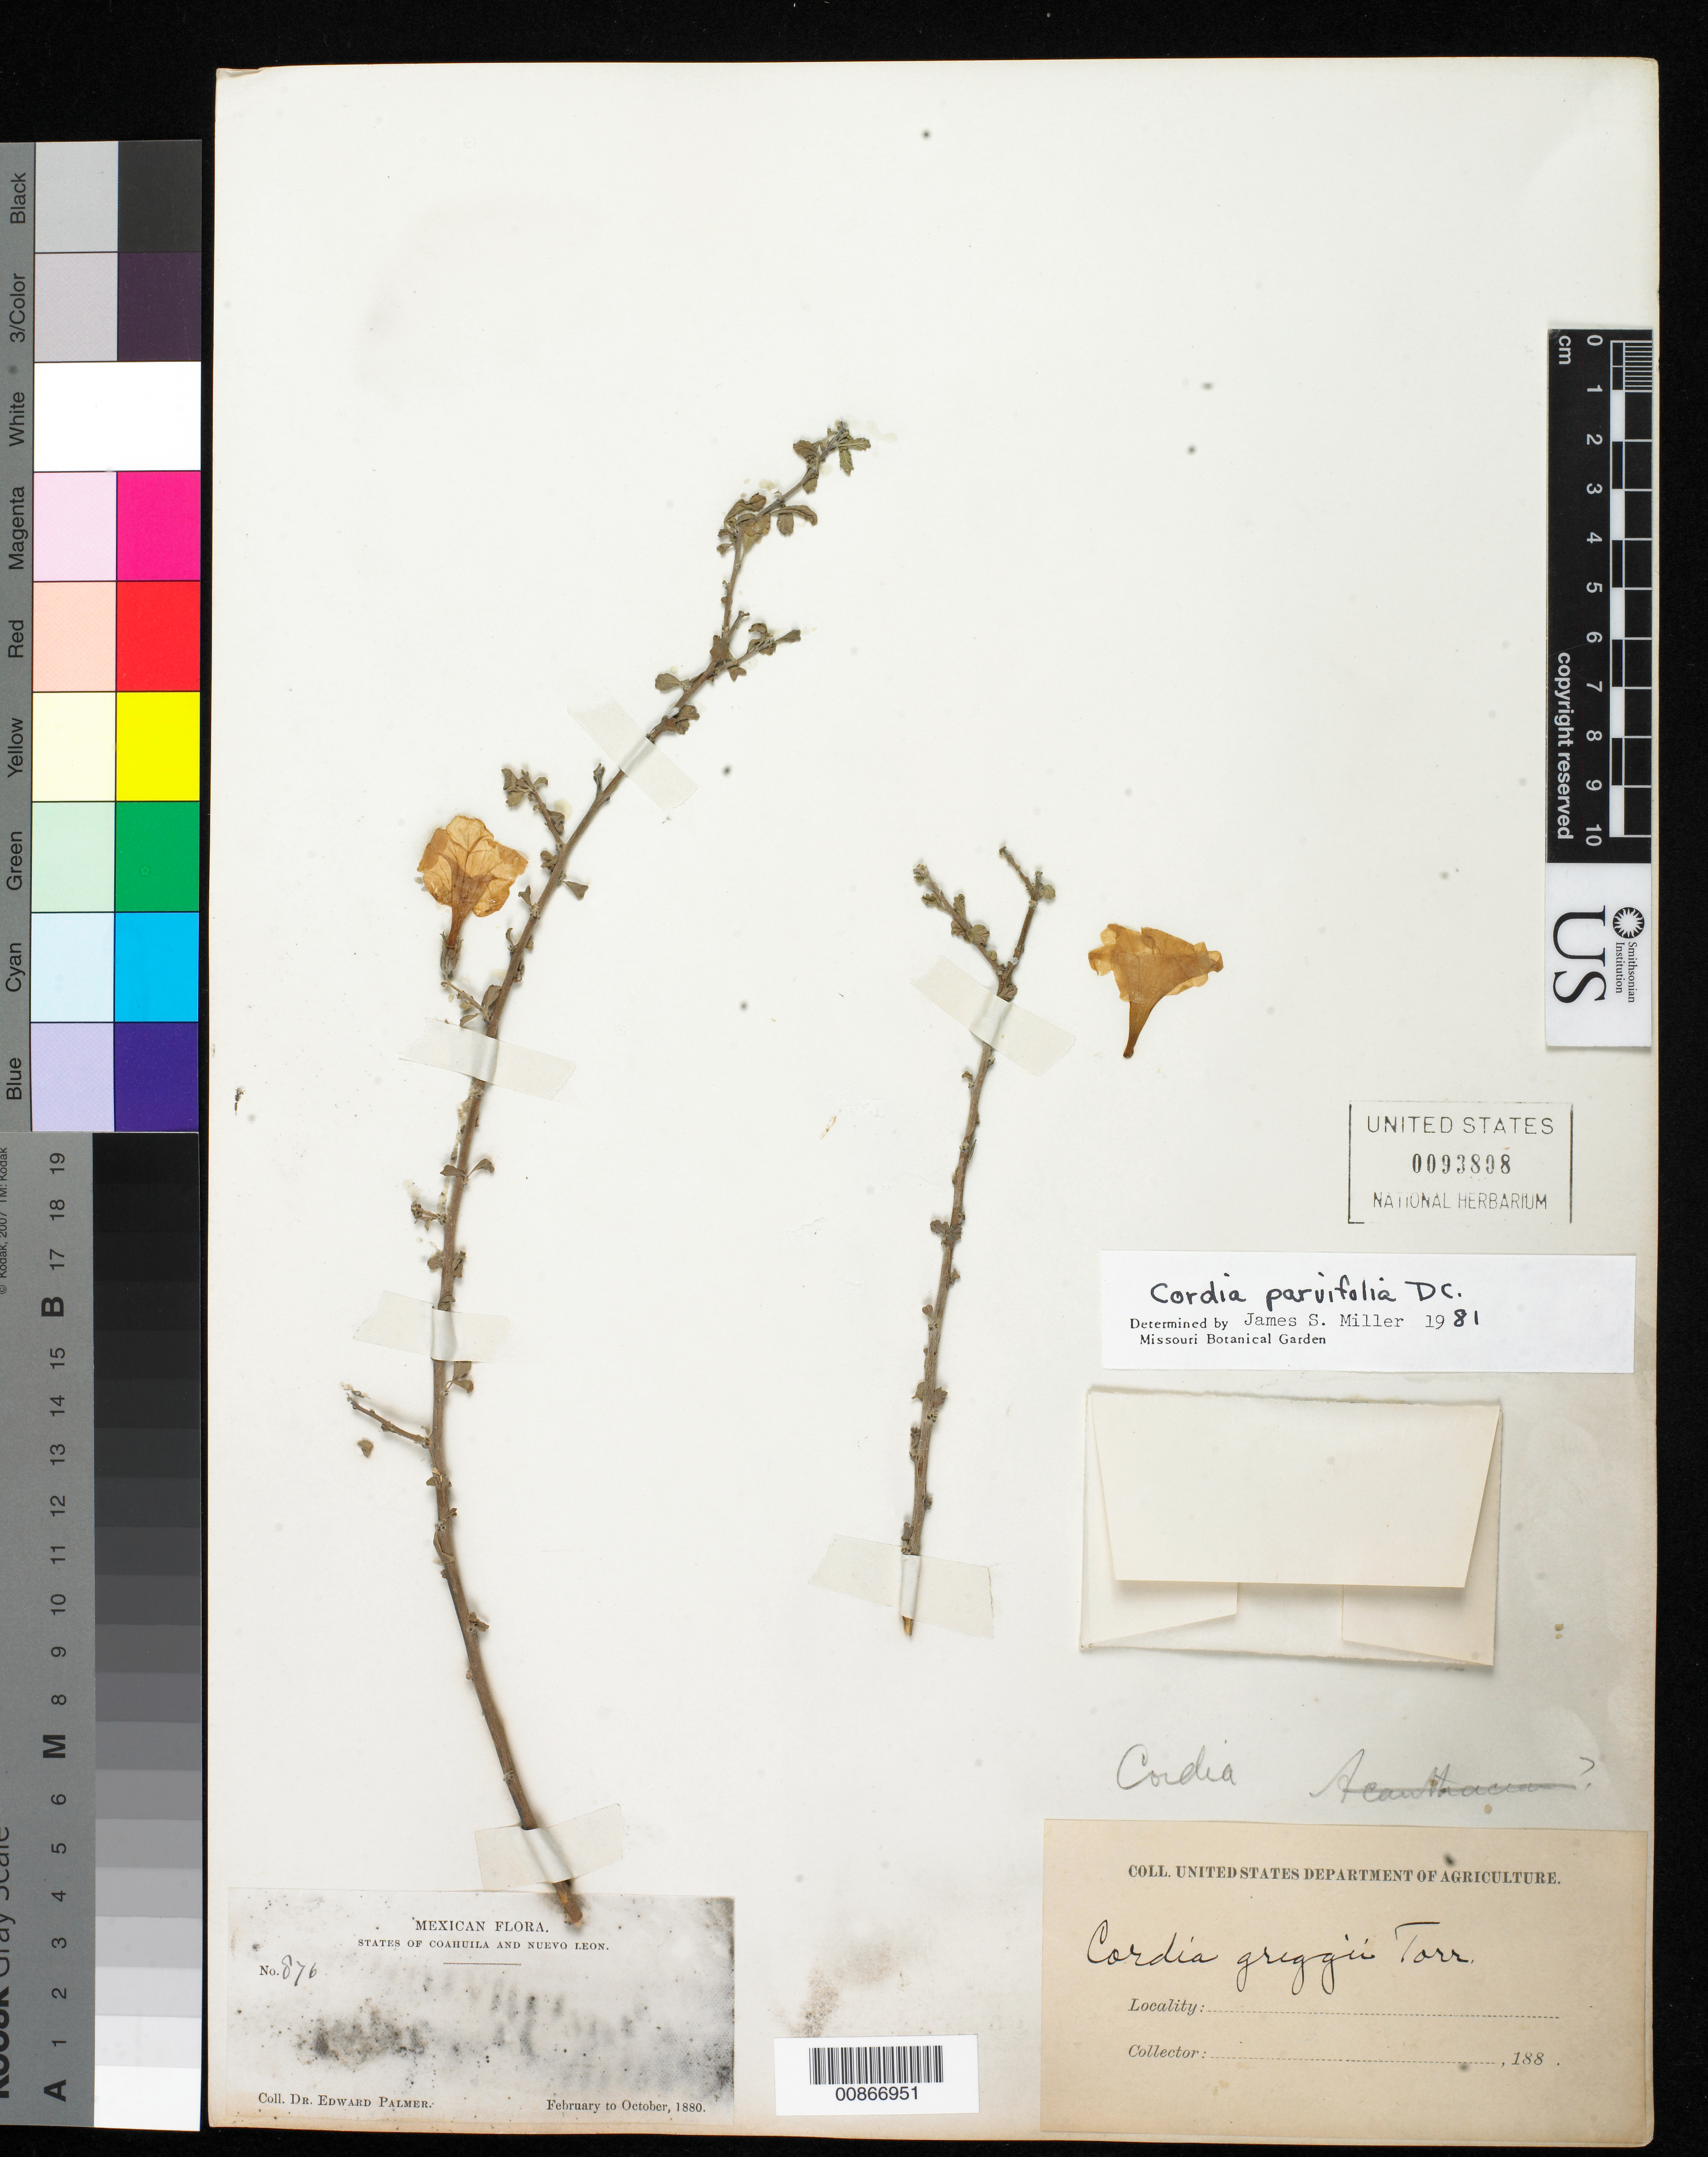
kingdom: Plantae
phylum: Tracheophyta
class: Magnoliopsida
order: Boraginales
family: Cordiaceae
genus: Varronia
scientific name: Varronia parvifolia (A. DC.) ined.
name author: (A. DC.)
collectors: E. Palmer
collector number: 876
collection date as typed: Feb 1880 to -- Oct 1880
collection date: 1880-02/1880-10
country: Mexico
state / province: Coahuila / Nuevo León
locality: States of Coahuila and Nuevo León.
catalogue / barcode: US 93808